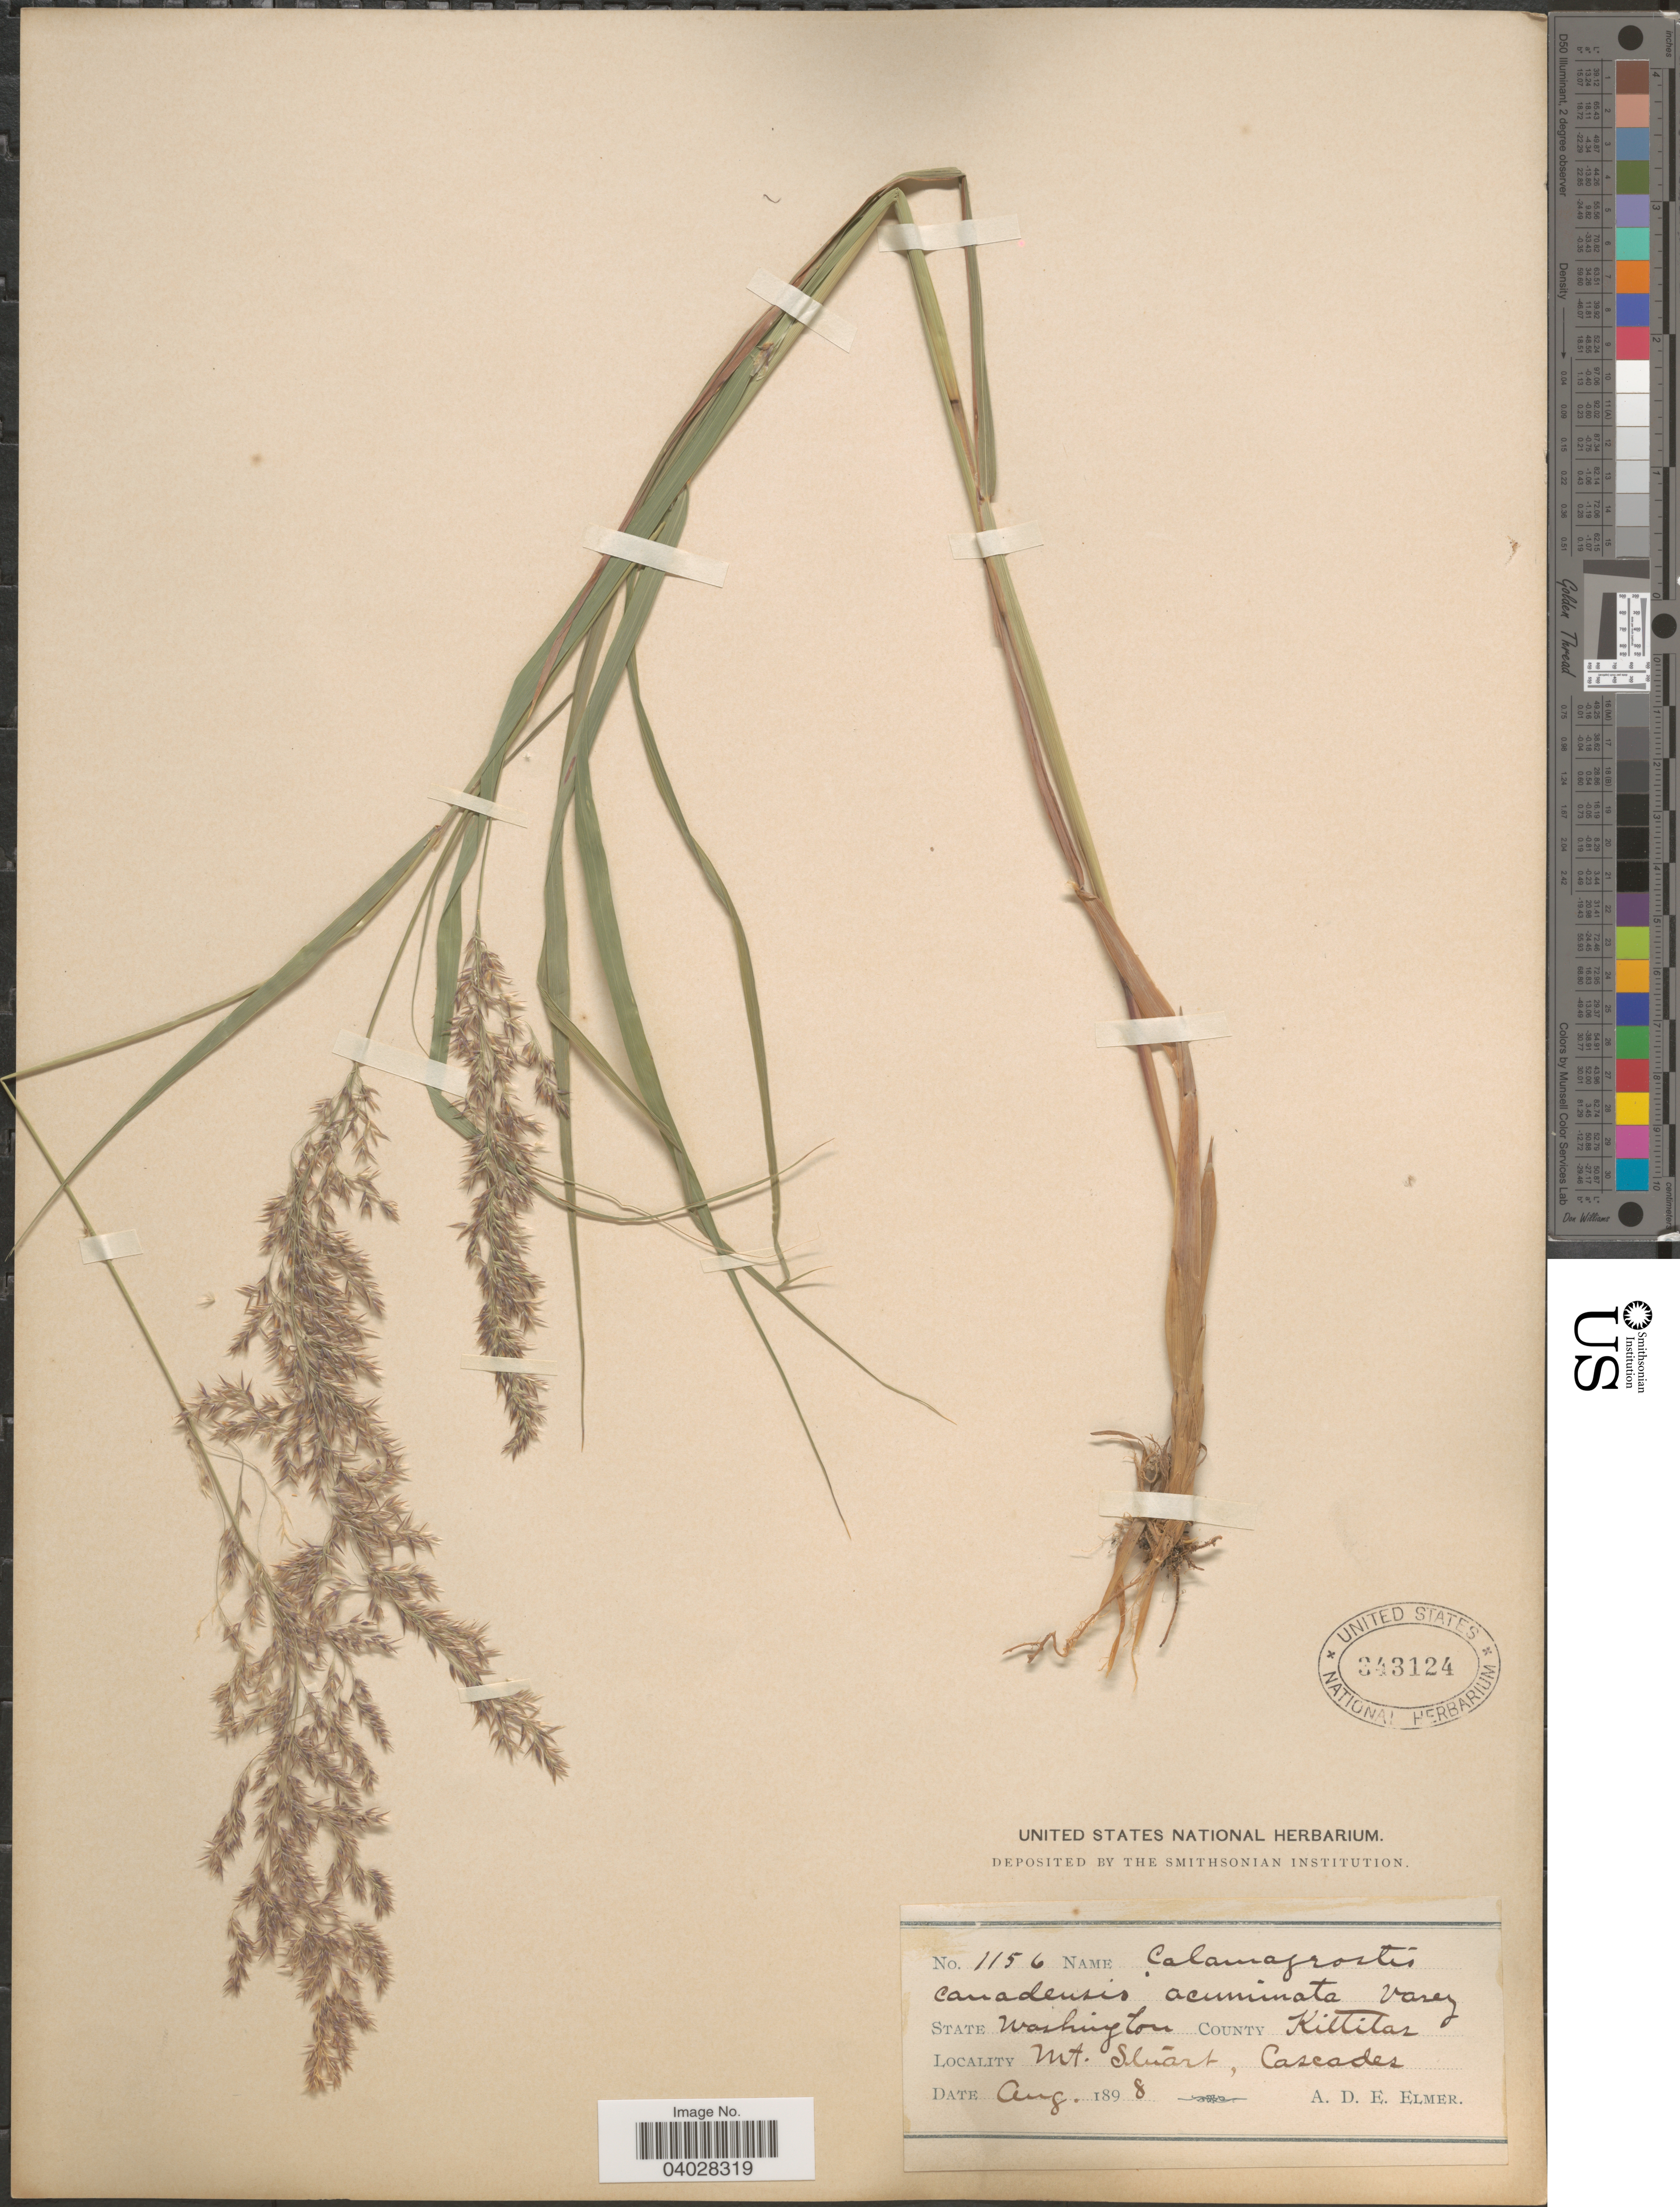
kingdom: Plantae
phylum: Tracheophyta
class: Liliopsida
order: Poales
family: Poaceae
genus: Calamagrostis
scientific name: Calamagrostis canadensis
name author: (Michx.) P. Beauv.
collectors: A. D. E. Elmer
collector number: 1156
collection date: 1898-08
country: United States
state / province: Washington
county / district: Kittitas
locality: County Kittitas. Mt. Stuart, Cascades.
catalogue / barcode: US 343124